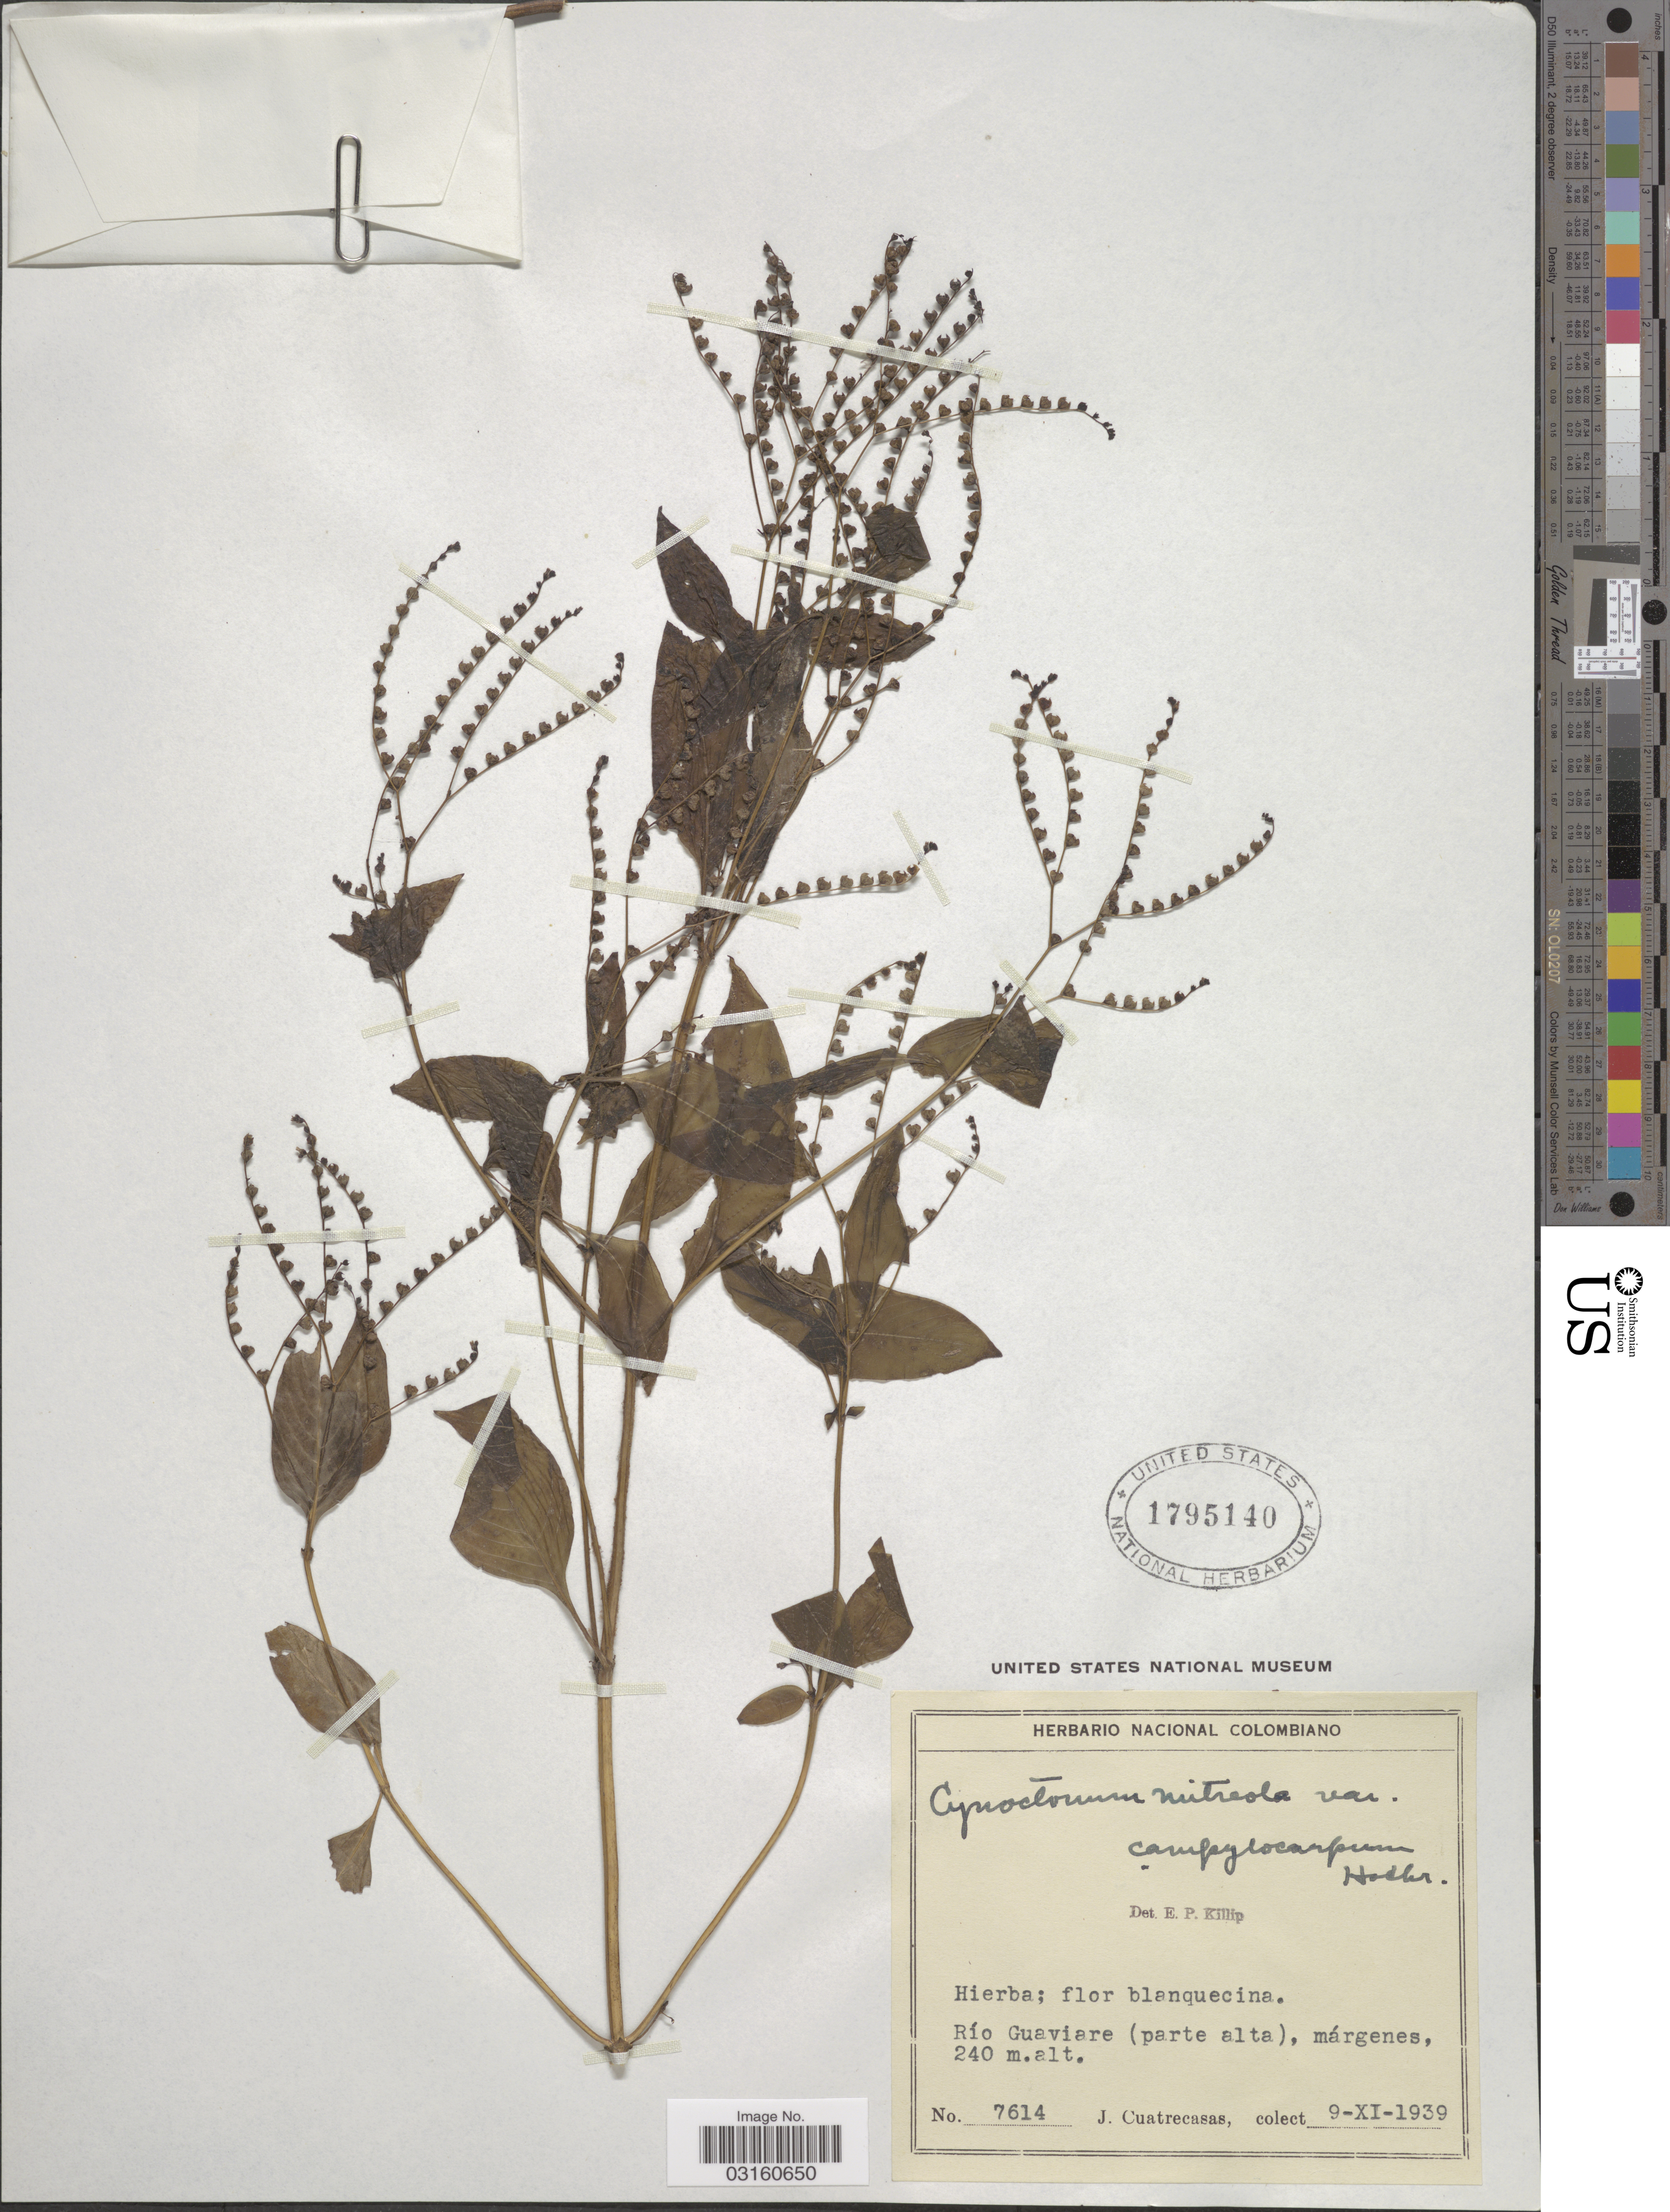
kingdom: Plantae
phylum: Tracheophyta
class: Magnoliopsida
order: Gentianales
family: Loganiaceae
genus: Mitreola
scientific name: Mitreola petiolata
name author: (J.F. Gmel.) Torr. & A. Gray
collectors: J. Cuatrecasas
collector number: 7614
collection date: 1939-11-09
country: Colombia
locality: Río Guaviare (parte alta), márgenes.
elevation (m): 240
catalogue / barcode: US 1795140